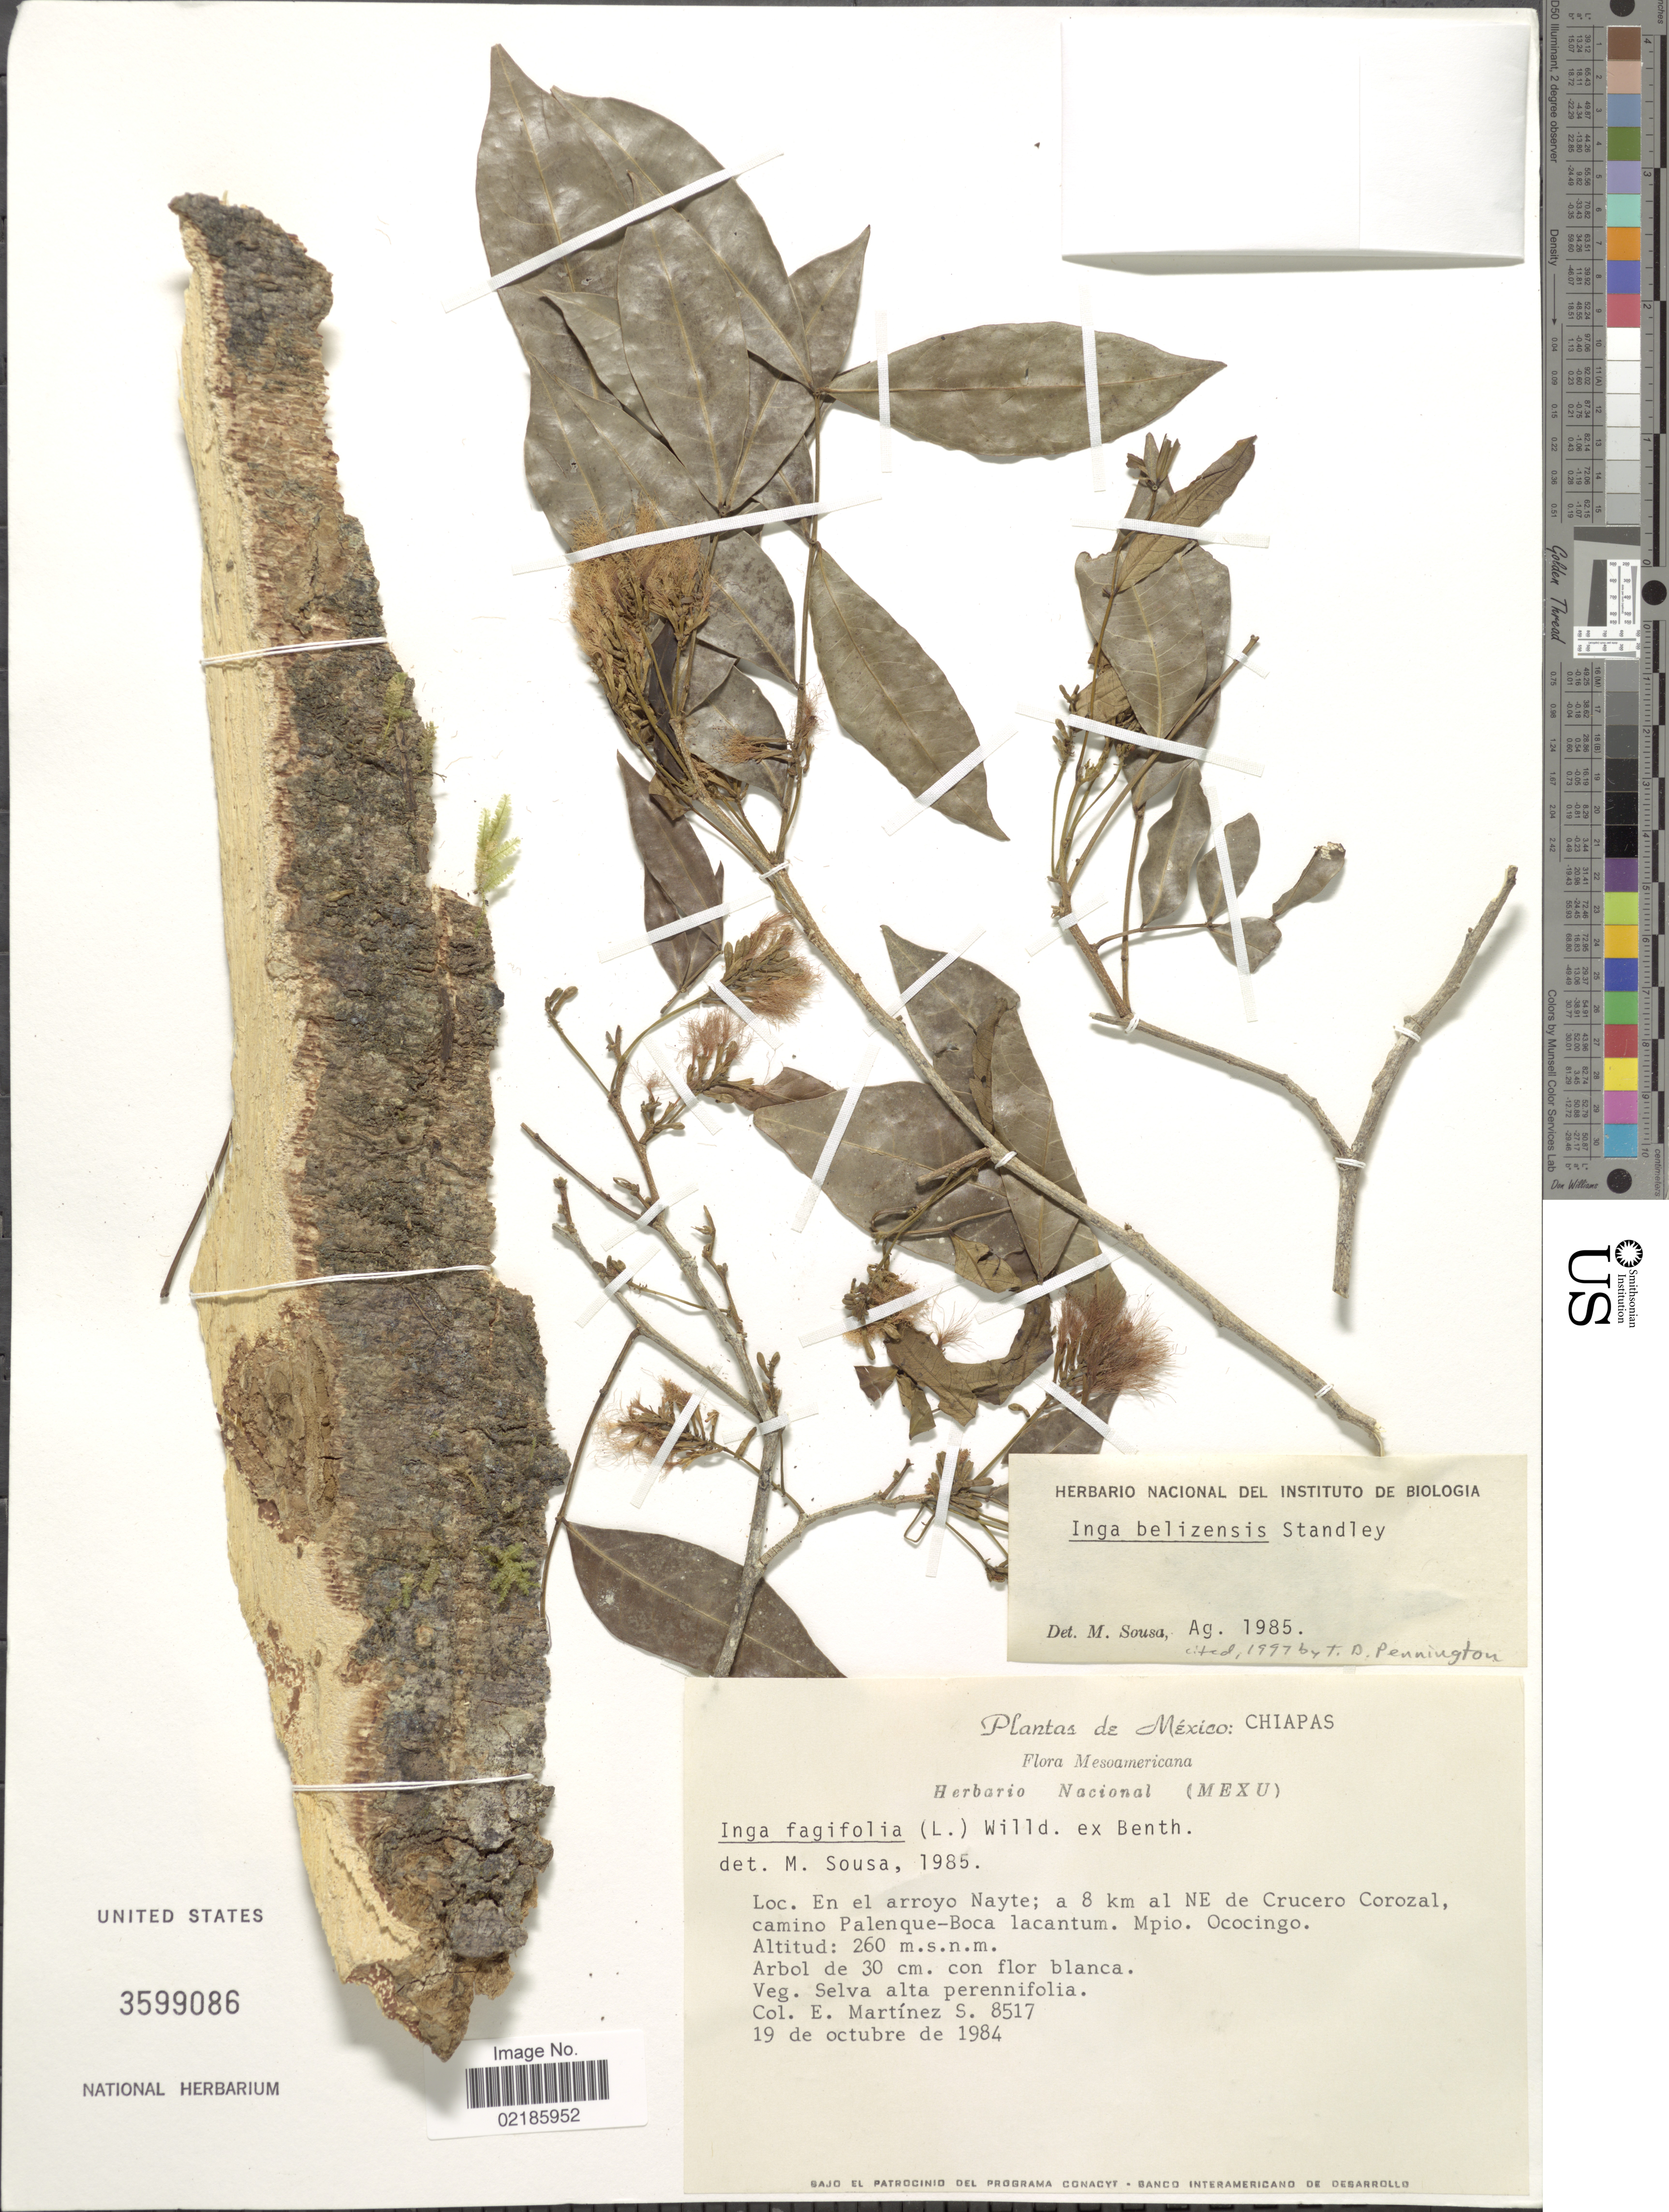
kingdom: Plantae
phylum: Tracheophyta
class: Magnoliopsida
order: Fabales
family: Fabaceae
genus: Inga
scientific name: Inga belizensis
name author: Standl.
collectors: E. M. Martínez S.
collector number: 8517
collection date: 1984-10-19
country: Mexico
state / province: Chiapas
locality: Mesoamericana. En el arroyo Nayte; a 8 km al NE de Crucero Corozal, camino Palenque-Boca lacantum. Mpio. Ococingo.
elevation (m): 260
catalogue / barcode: US 3599086